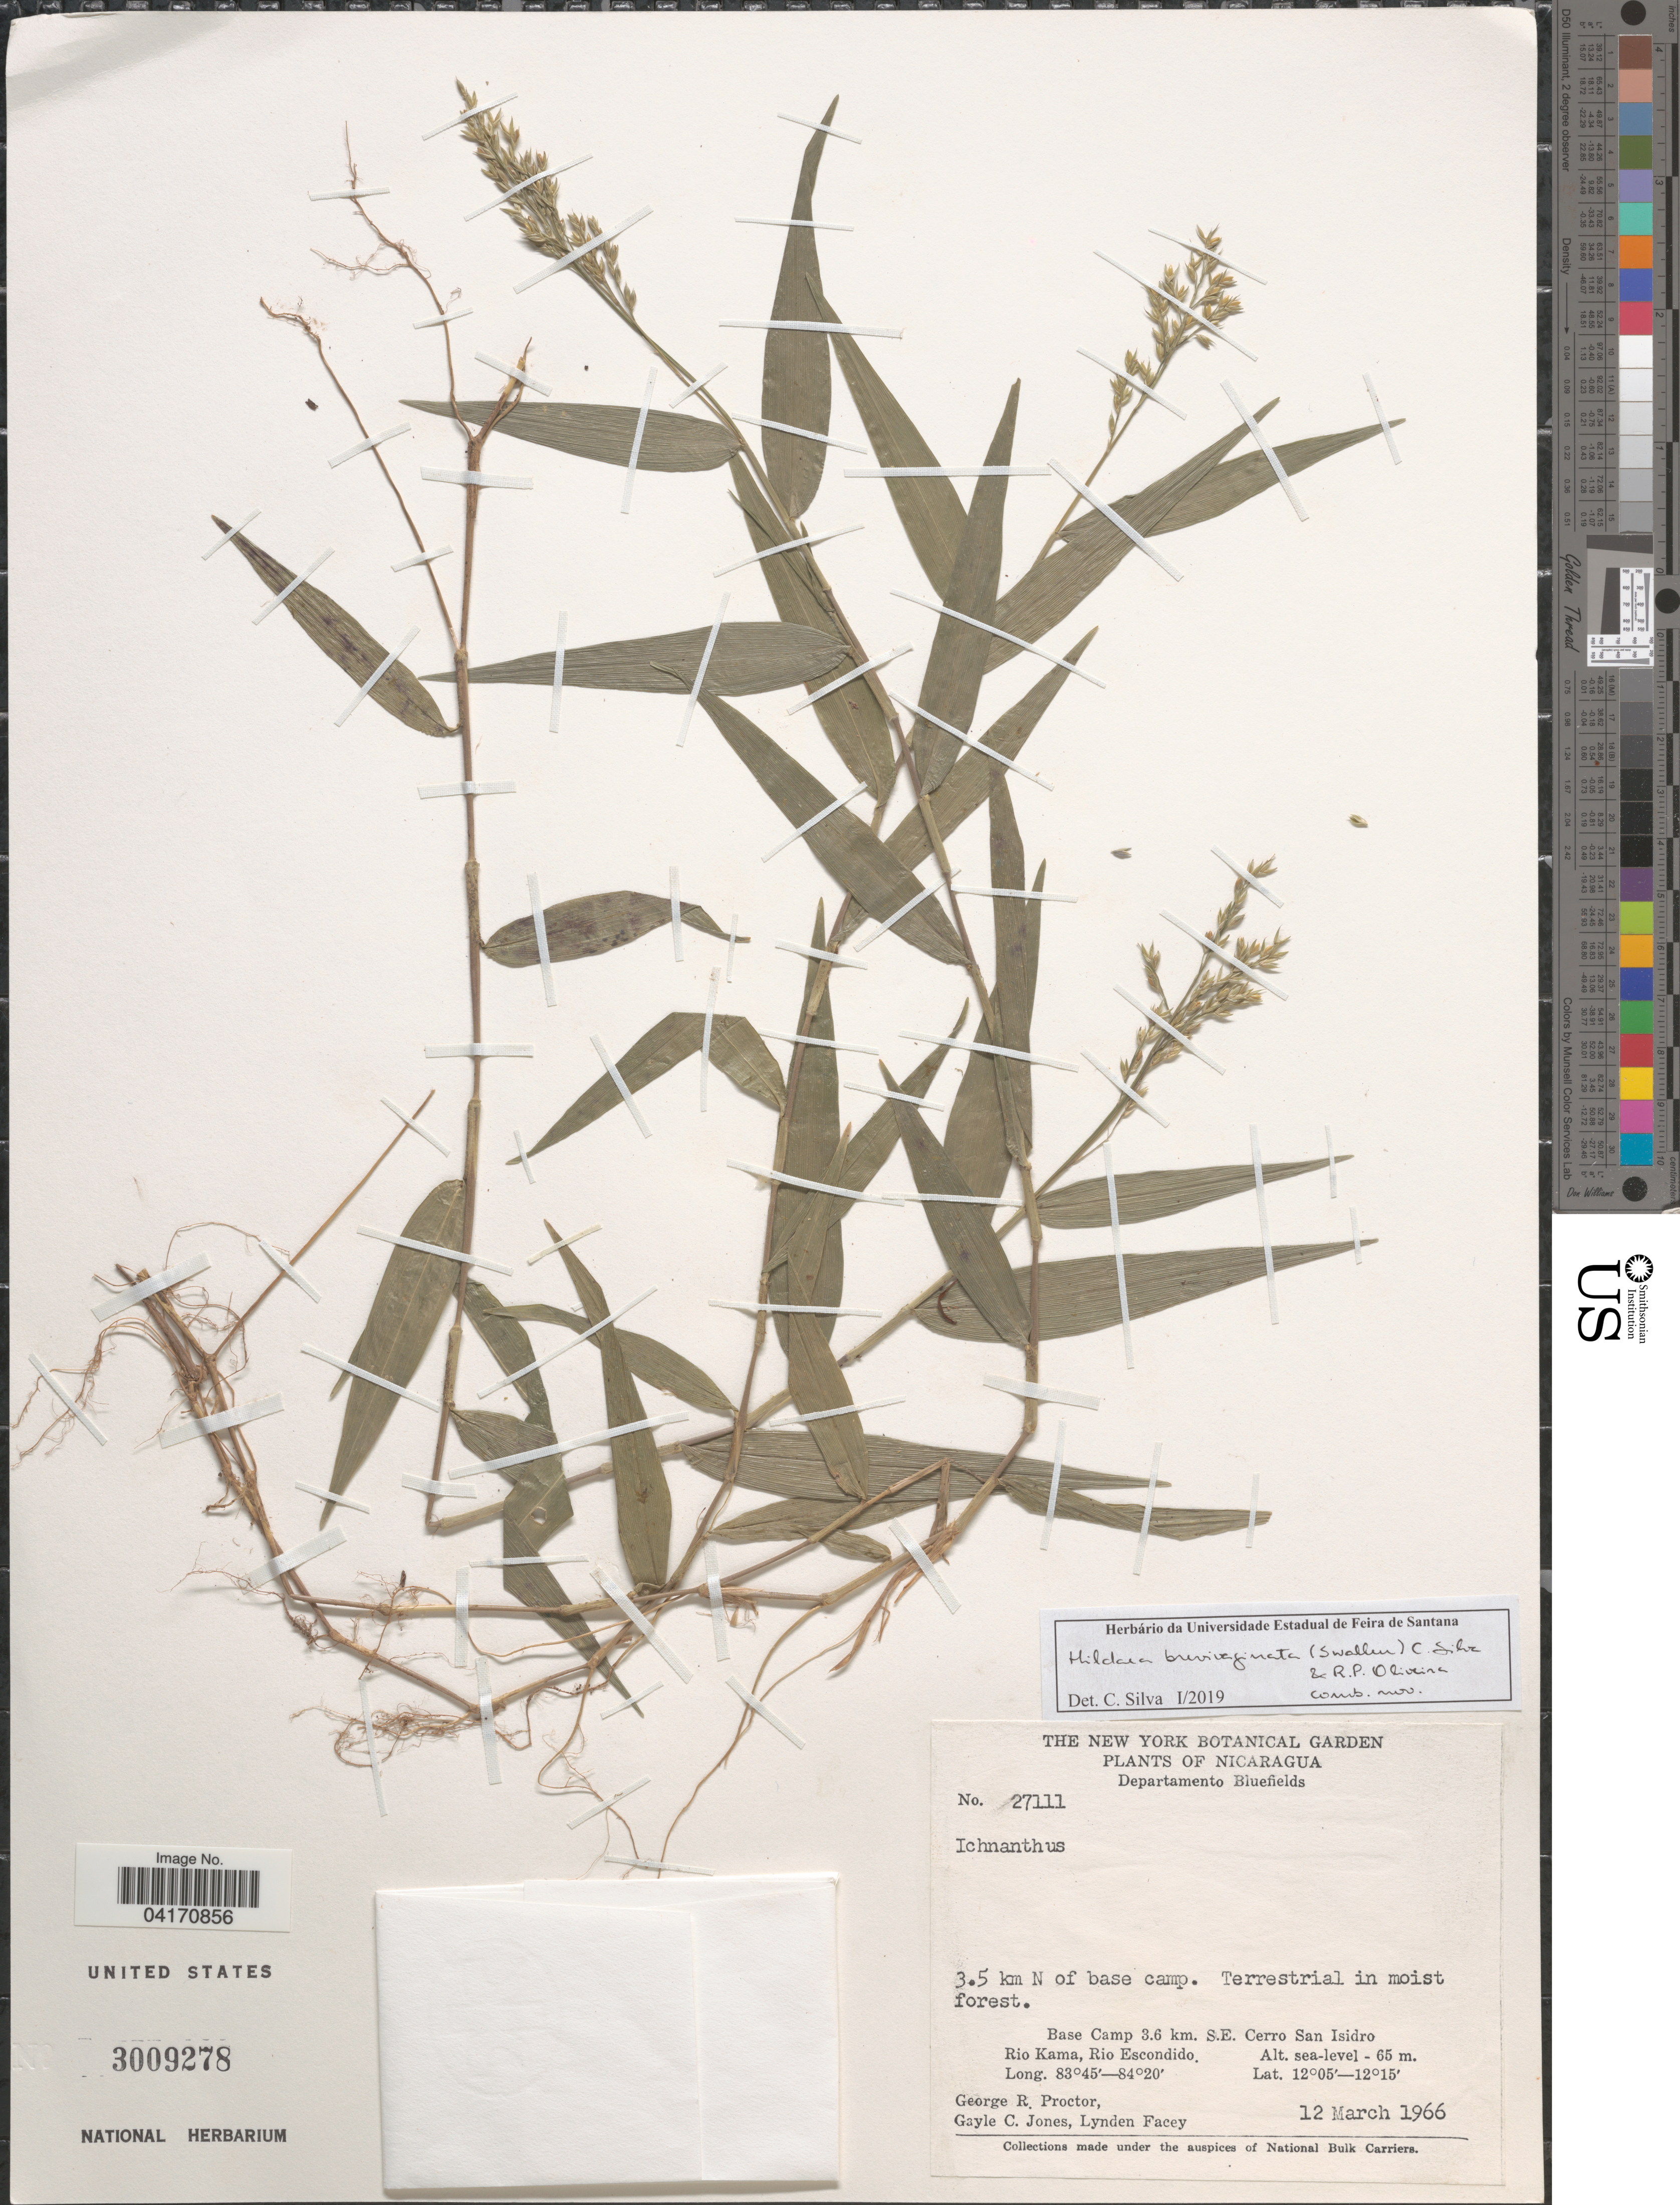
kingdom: Plantae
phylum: Tracheophyta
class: Liliopsida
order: Poales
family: Poaceae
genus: Hildaea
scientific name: Hildaea brevivaginata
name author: (Swallen)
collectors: G. Proctor, G. C. Jones & L. Facey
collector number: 27111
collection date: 1966-03-12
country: Nicaragua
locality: Departamento Bluefields. 3.5 km N of base camp. Base Camp 3.6 km. S.E. Cerro San Isidro Rio Kama, Rio Escondido.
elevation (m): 0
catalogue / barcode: US 3009278